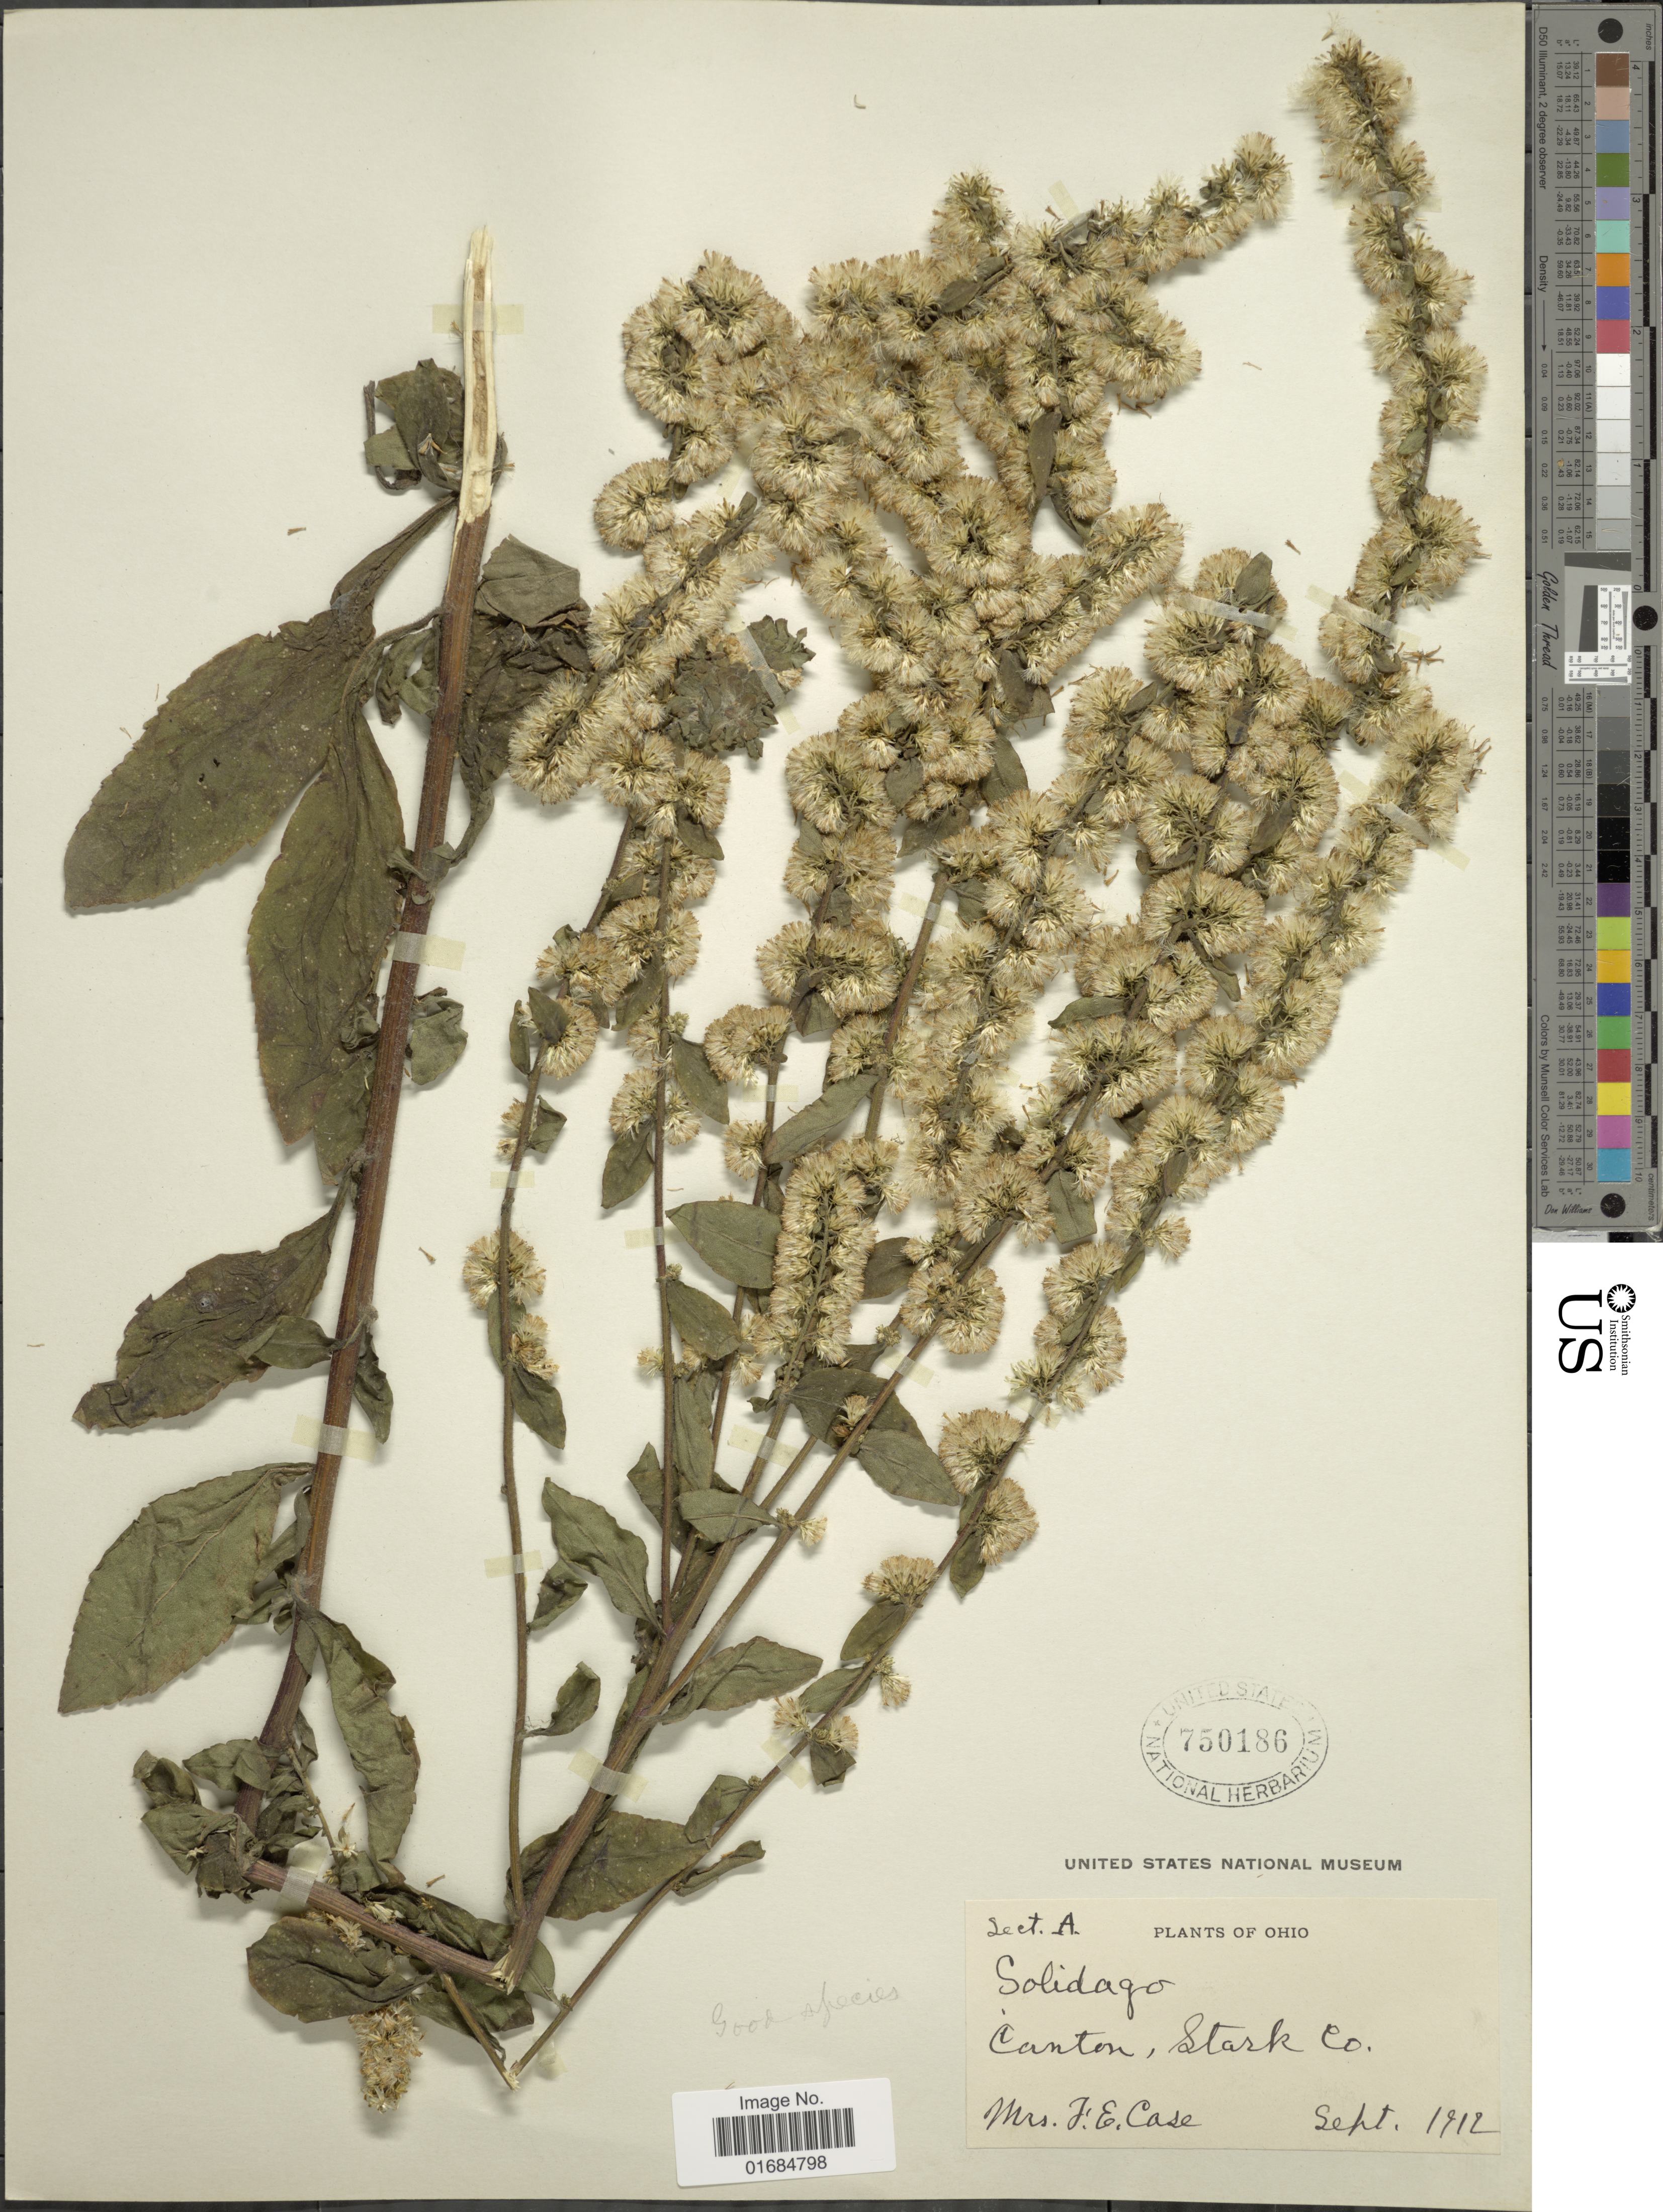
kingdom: Plantae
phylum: Tracheophyta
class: Magnoliopsida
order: Asterales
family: Asteraceae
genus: Solidago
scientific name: Solidago bicolor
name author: L.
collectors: J. Case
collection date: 1912-09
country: United States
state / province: Ohio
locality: Canton, Stark Co.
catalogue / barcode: US 750186